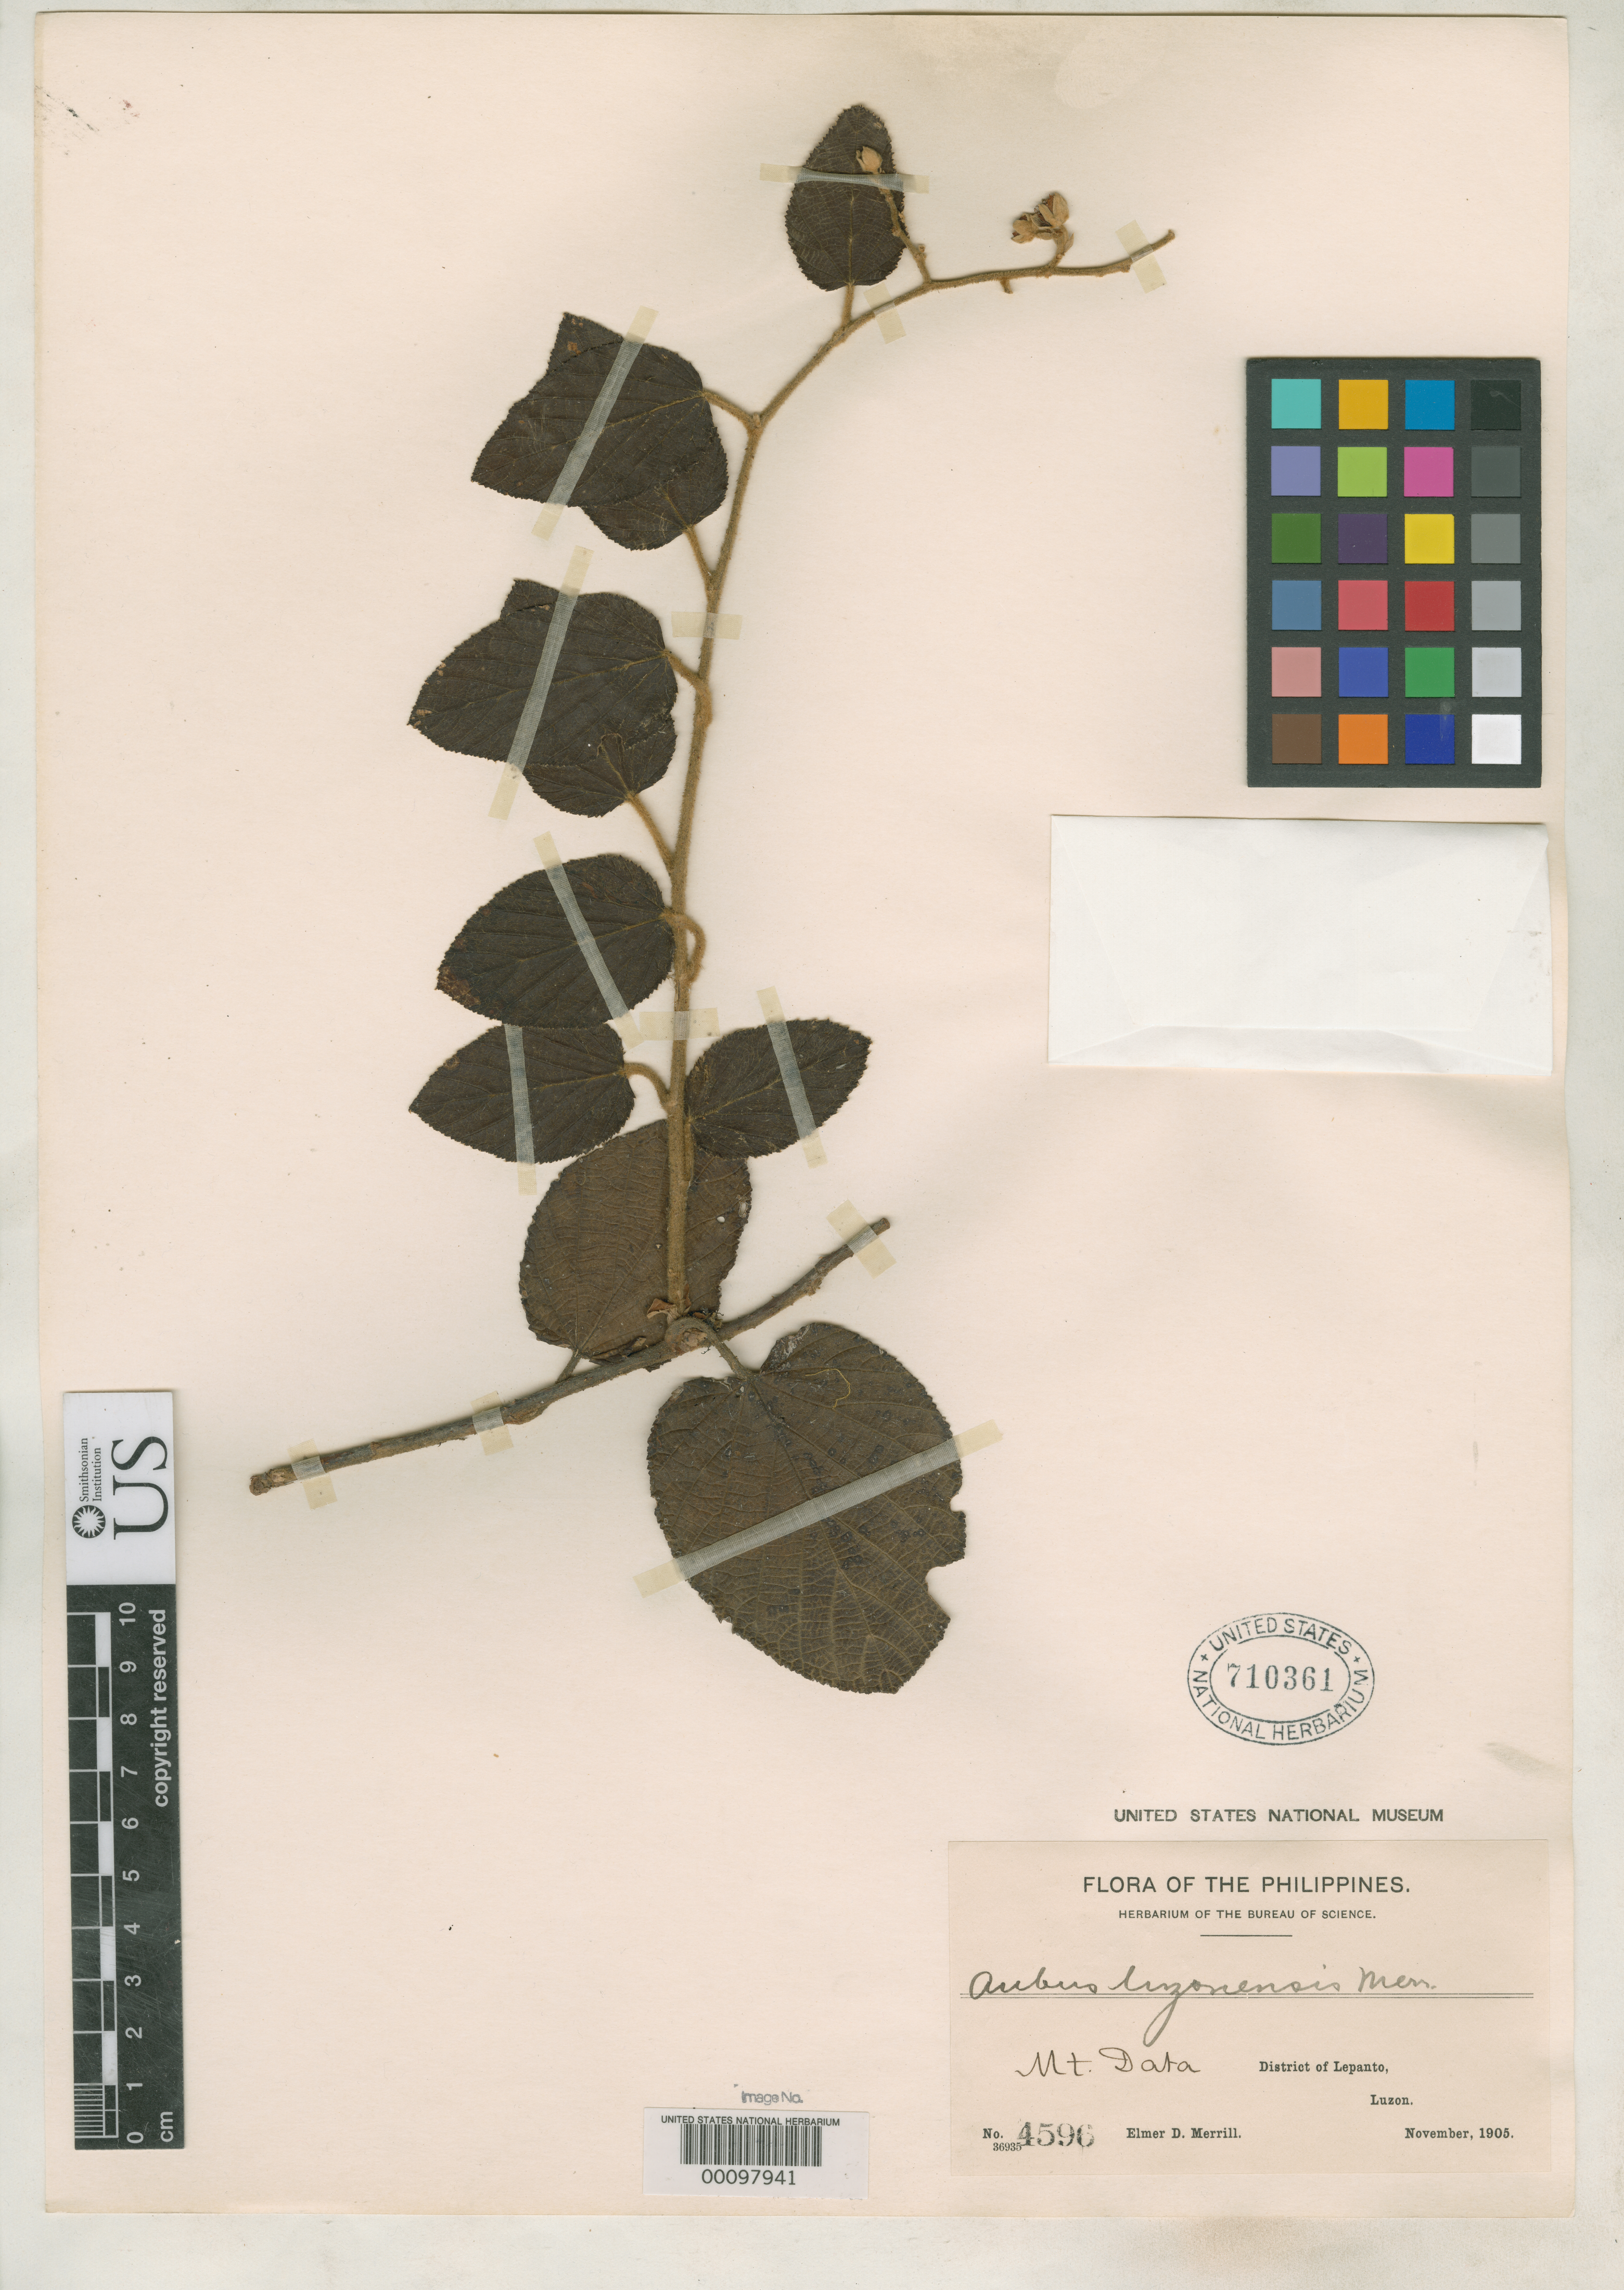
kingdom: Plantae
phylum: Tracheophyta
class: Magnoliopsida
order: Rosales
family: Rosaceae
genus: Rubus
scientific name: Rubus luzoniensis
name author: Merr.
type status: Isotype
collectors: E. D. Merrill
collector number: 4596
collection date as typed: Nov 1905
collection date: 1905-11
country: Philippines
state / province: Cordillera (Administrative Region)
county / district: Mountain province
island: Luzon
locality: Mount Data. Lepanto.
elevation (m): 2250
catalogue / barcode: US 710361